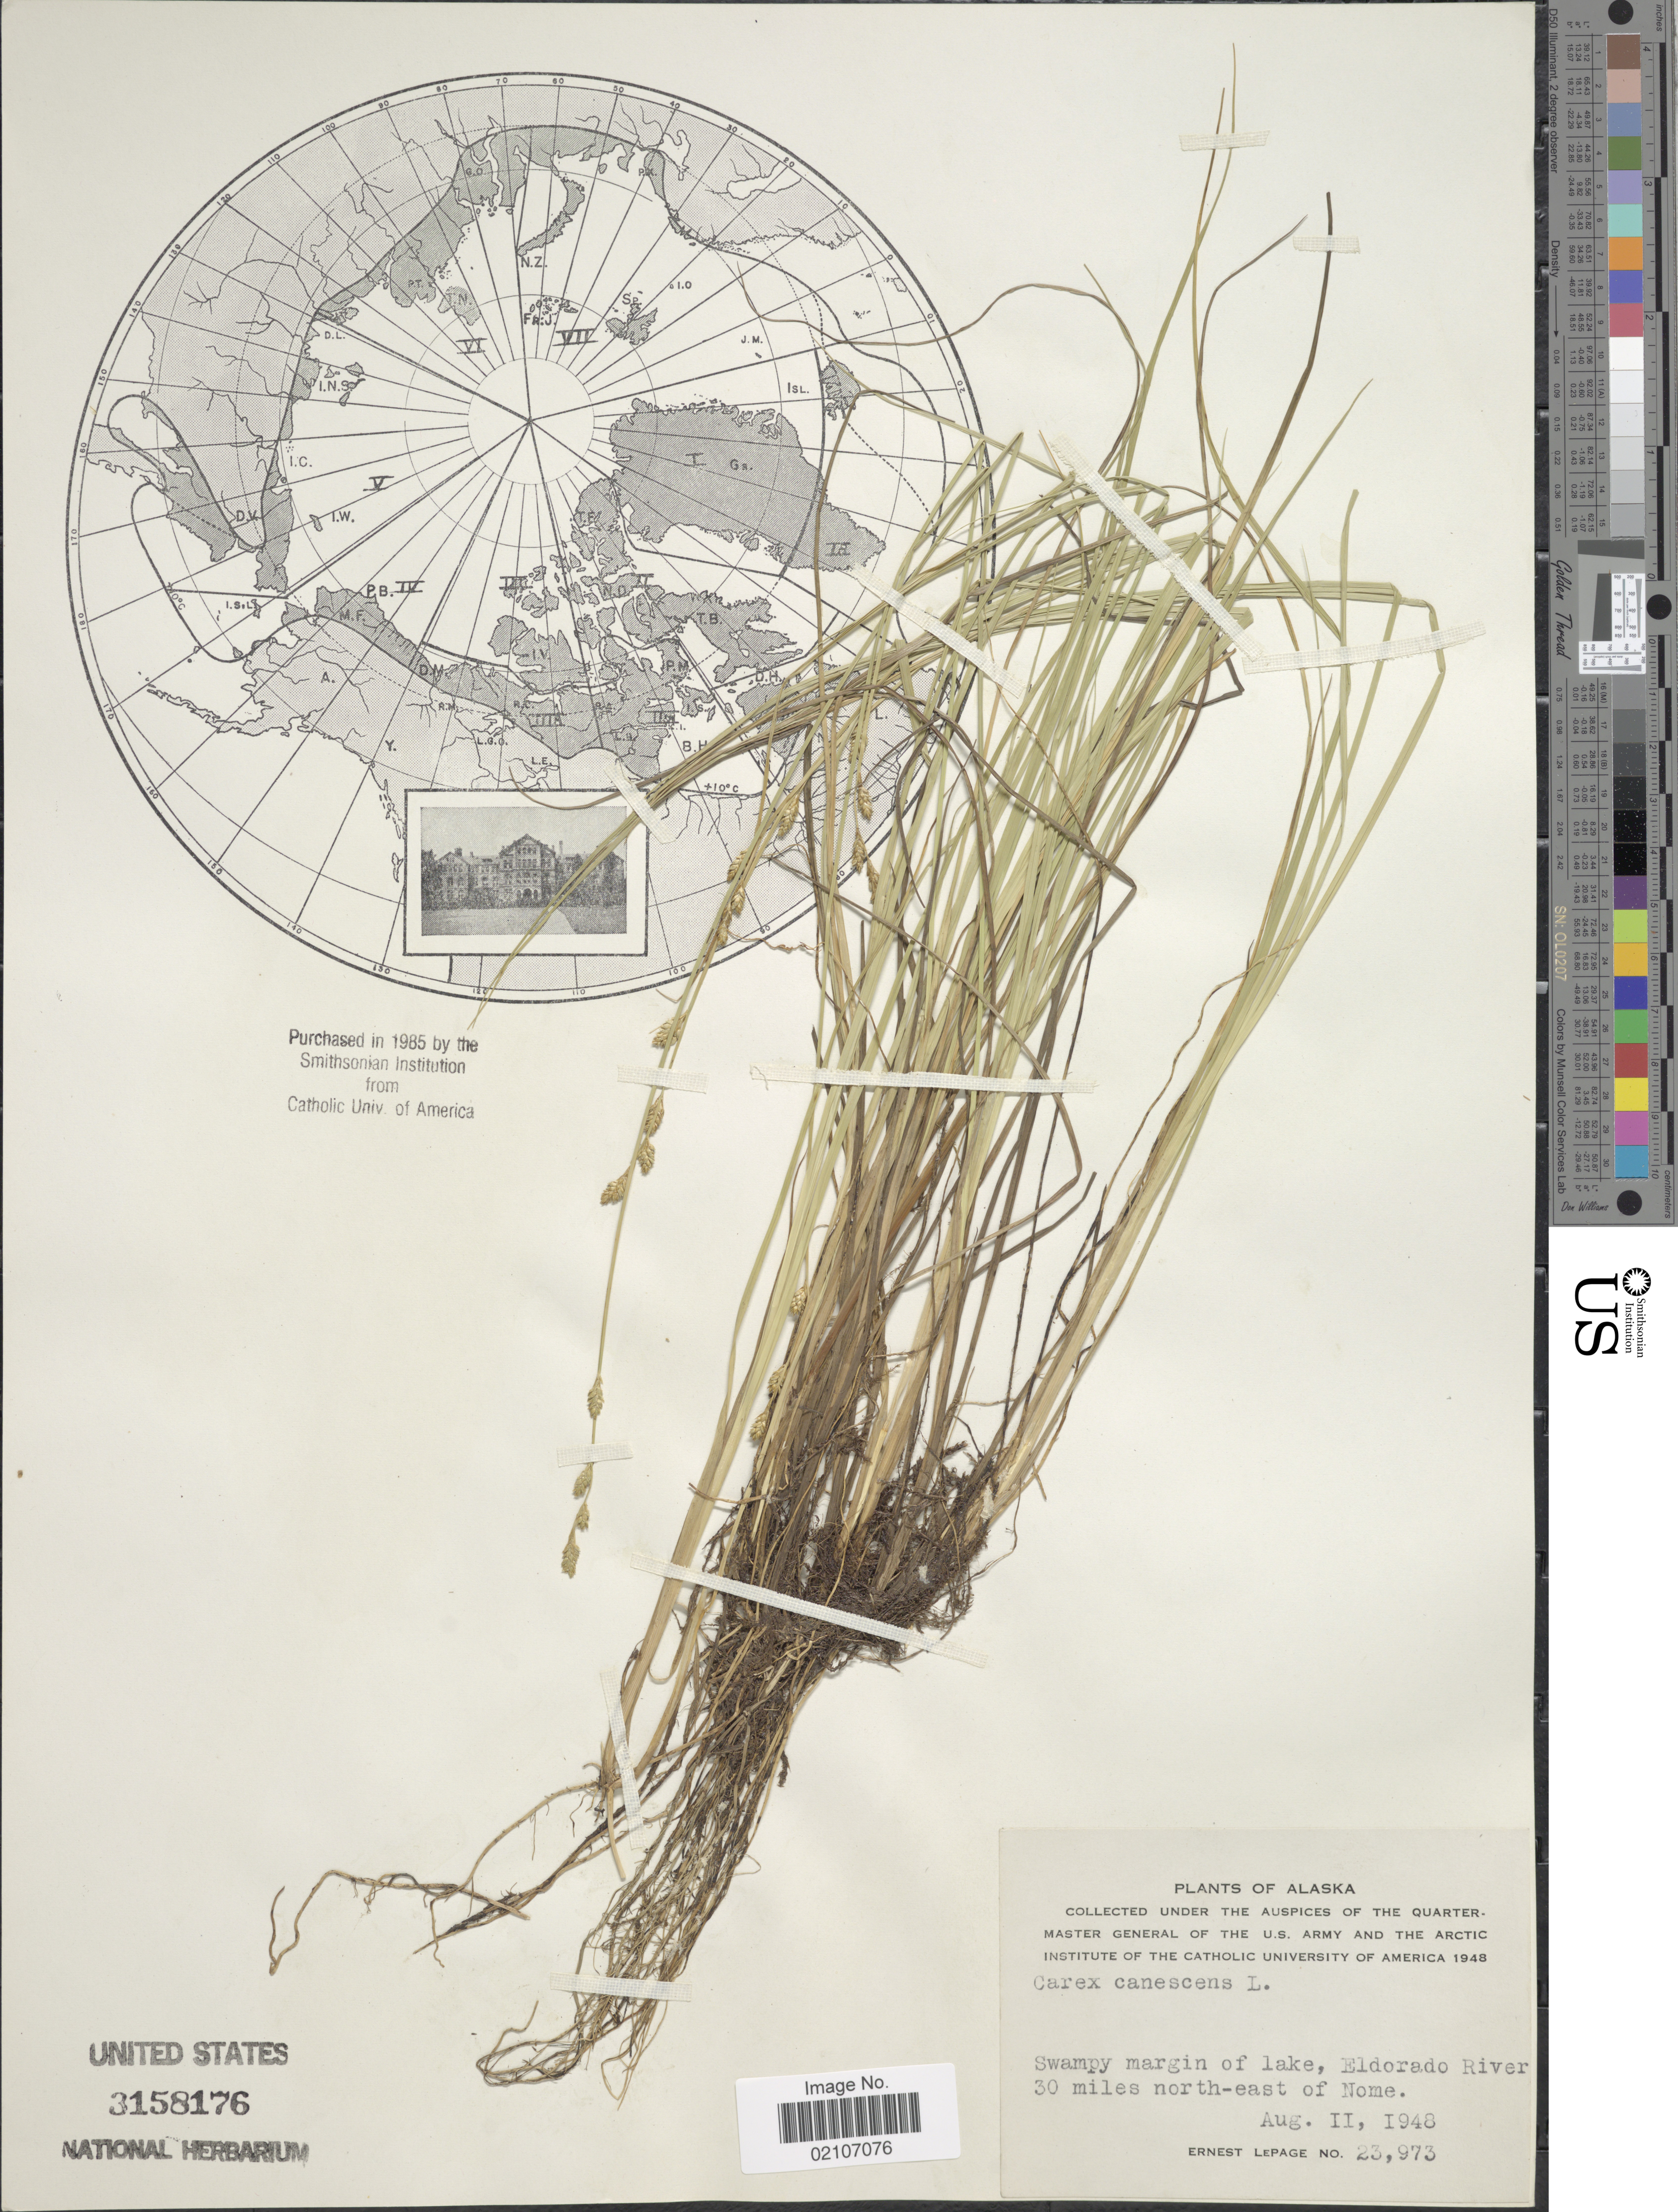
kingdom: Plantae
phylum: Tracheophyta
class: Liliopsida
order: Poales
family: Cyperaceae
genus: Carex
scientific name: Carex canescens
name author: L.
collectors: E. Lepage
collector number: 23973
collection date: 1948-08-11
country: United States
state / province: Alaska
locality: Eldorado River, 30 miles north-east of Nome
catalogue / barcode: US 3158176